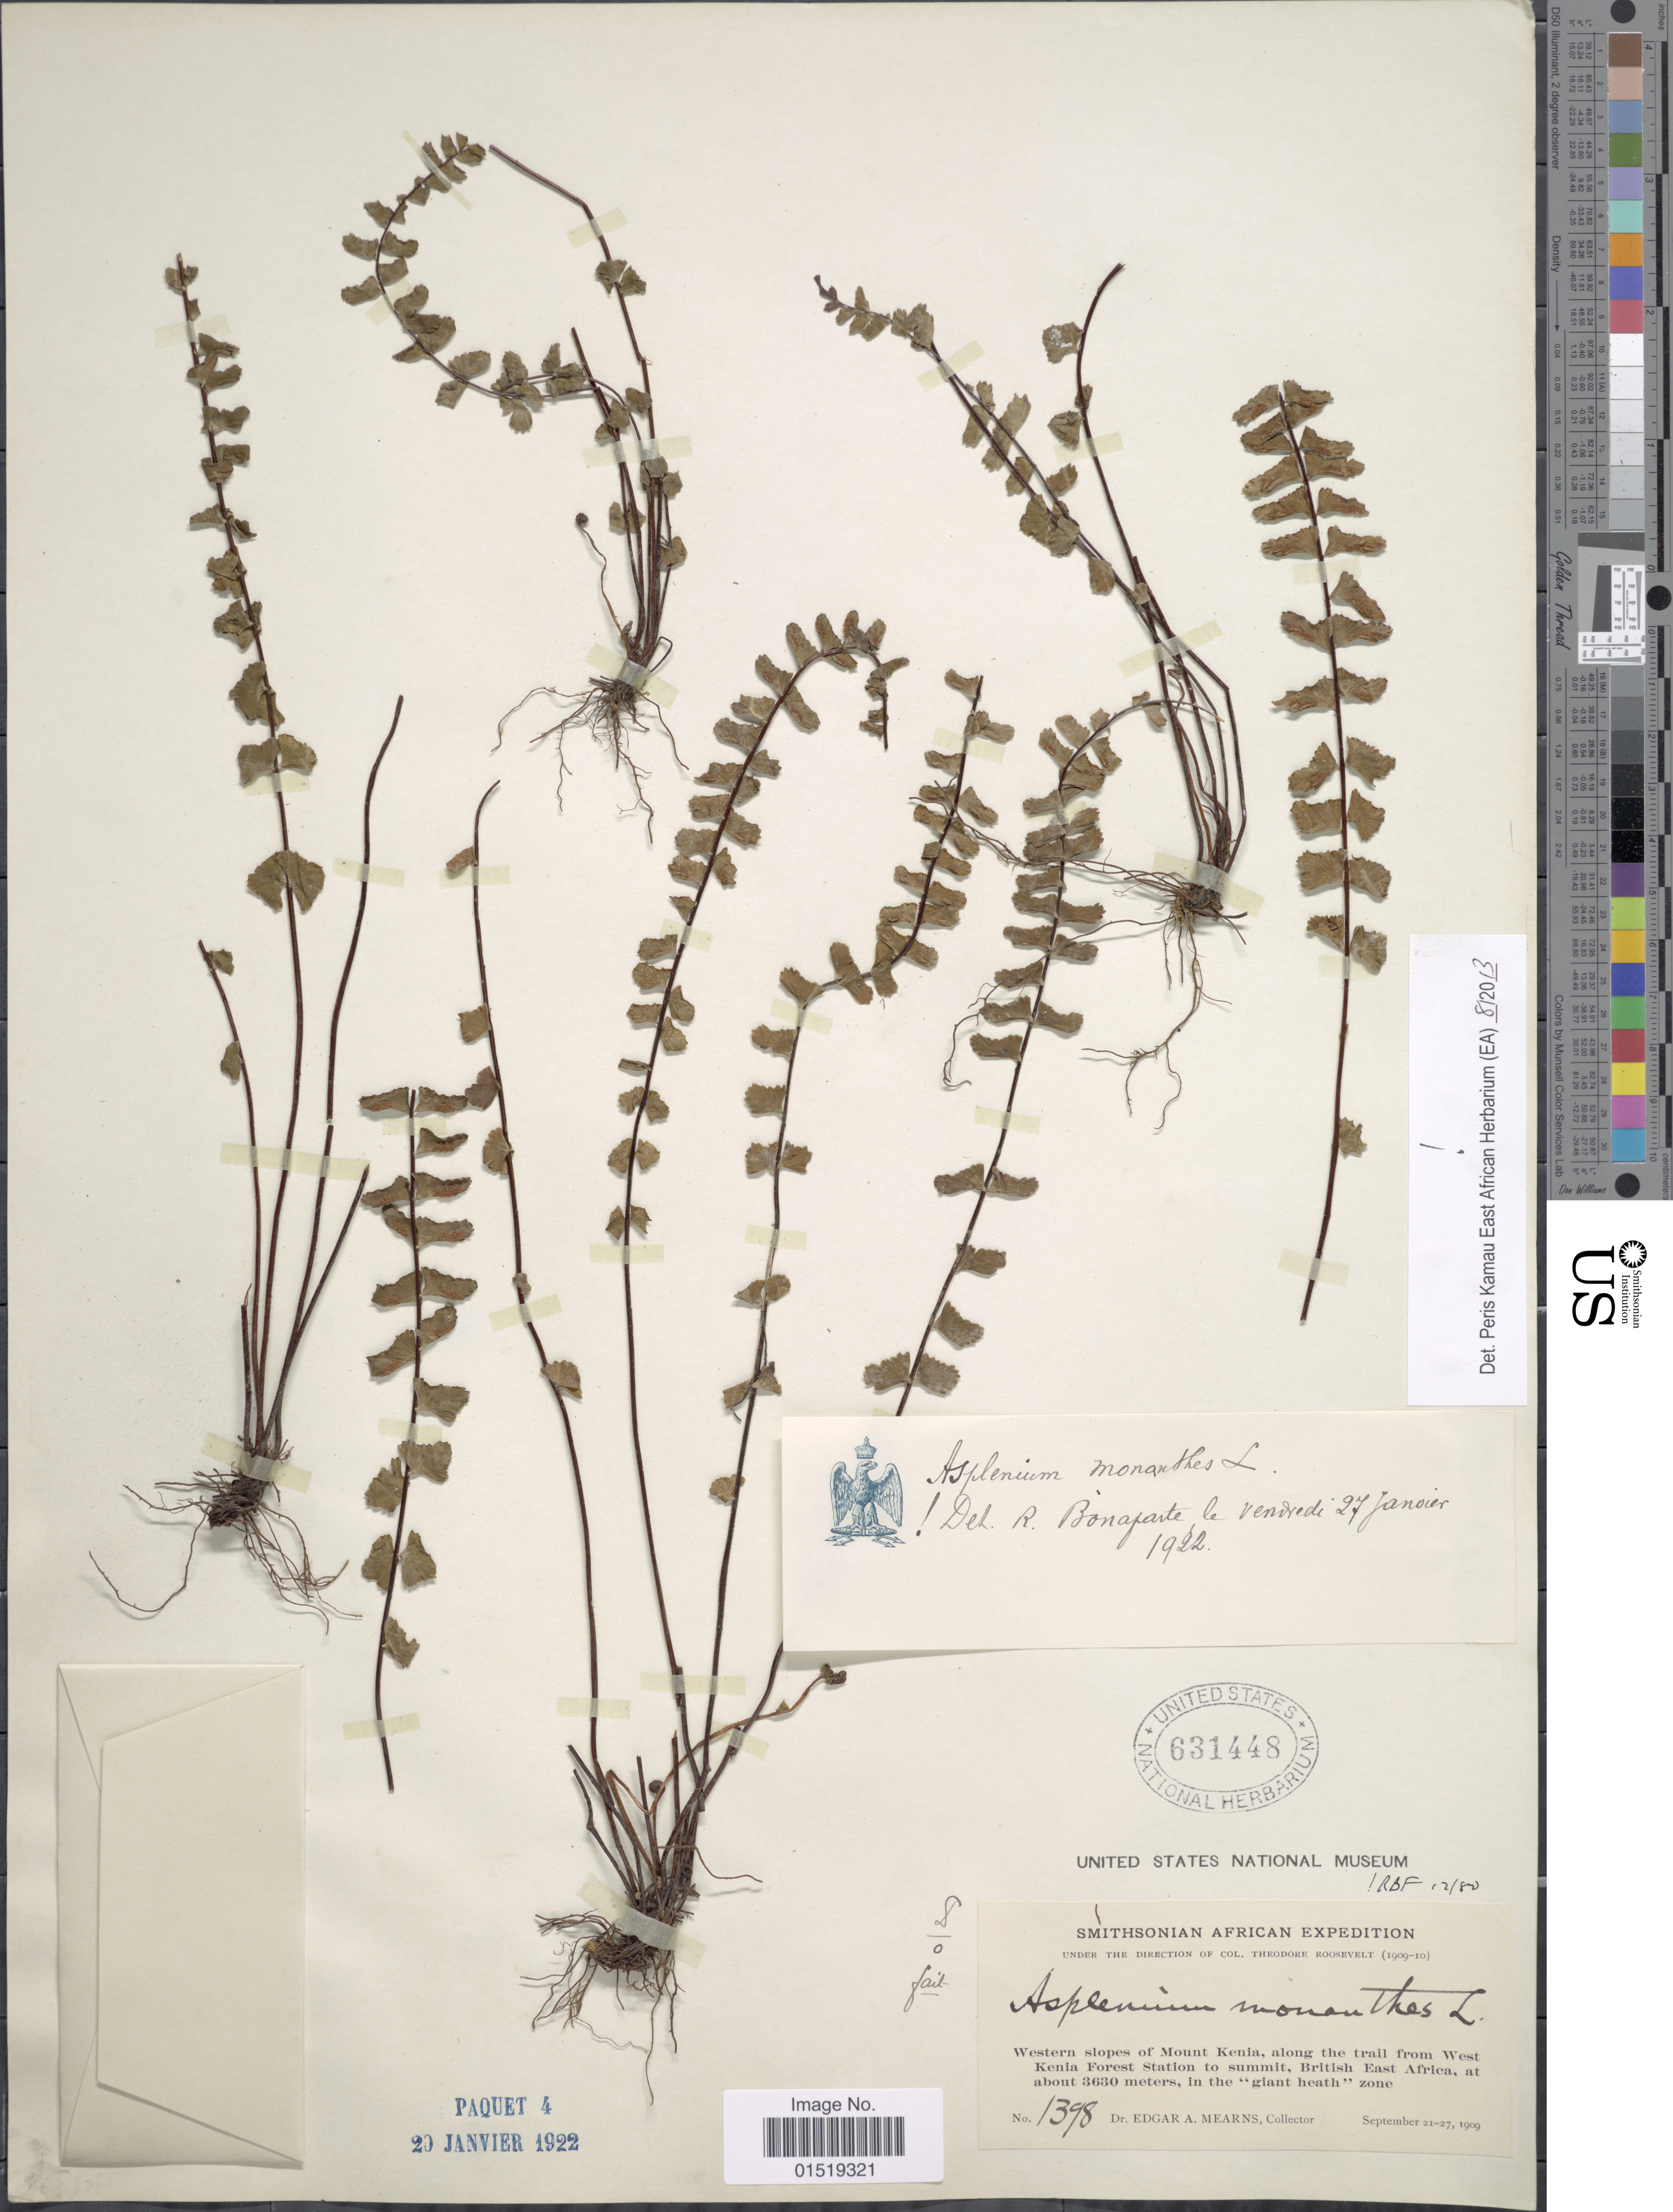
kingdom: Plantae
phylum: Tracheophyta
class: Polypodiopsida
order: Polypodiales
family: Aspleniaceae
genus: Asplenium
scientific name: Asplenium monanthes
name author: L.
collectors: E. A. Mearns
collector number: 1398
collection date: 1909-09-21/1909-09-27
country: Kenya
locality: Western slopes of Mount Kenia, along the trail from West Kenia Forest Station to summit, British East Africa, in the "giant heath" zone.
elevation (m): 3630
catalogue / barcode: US 631448